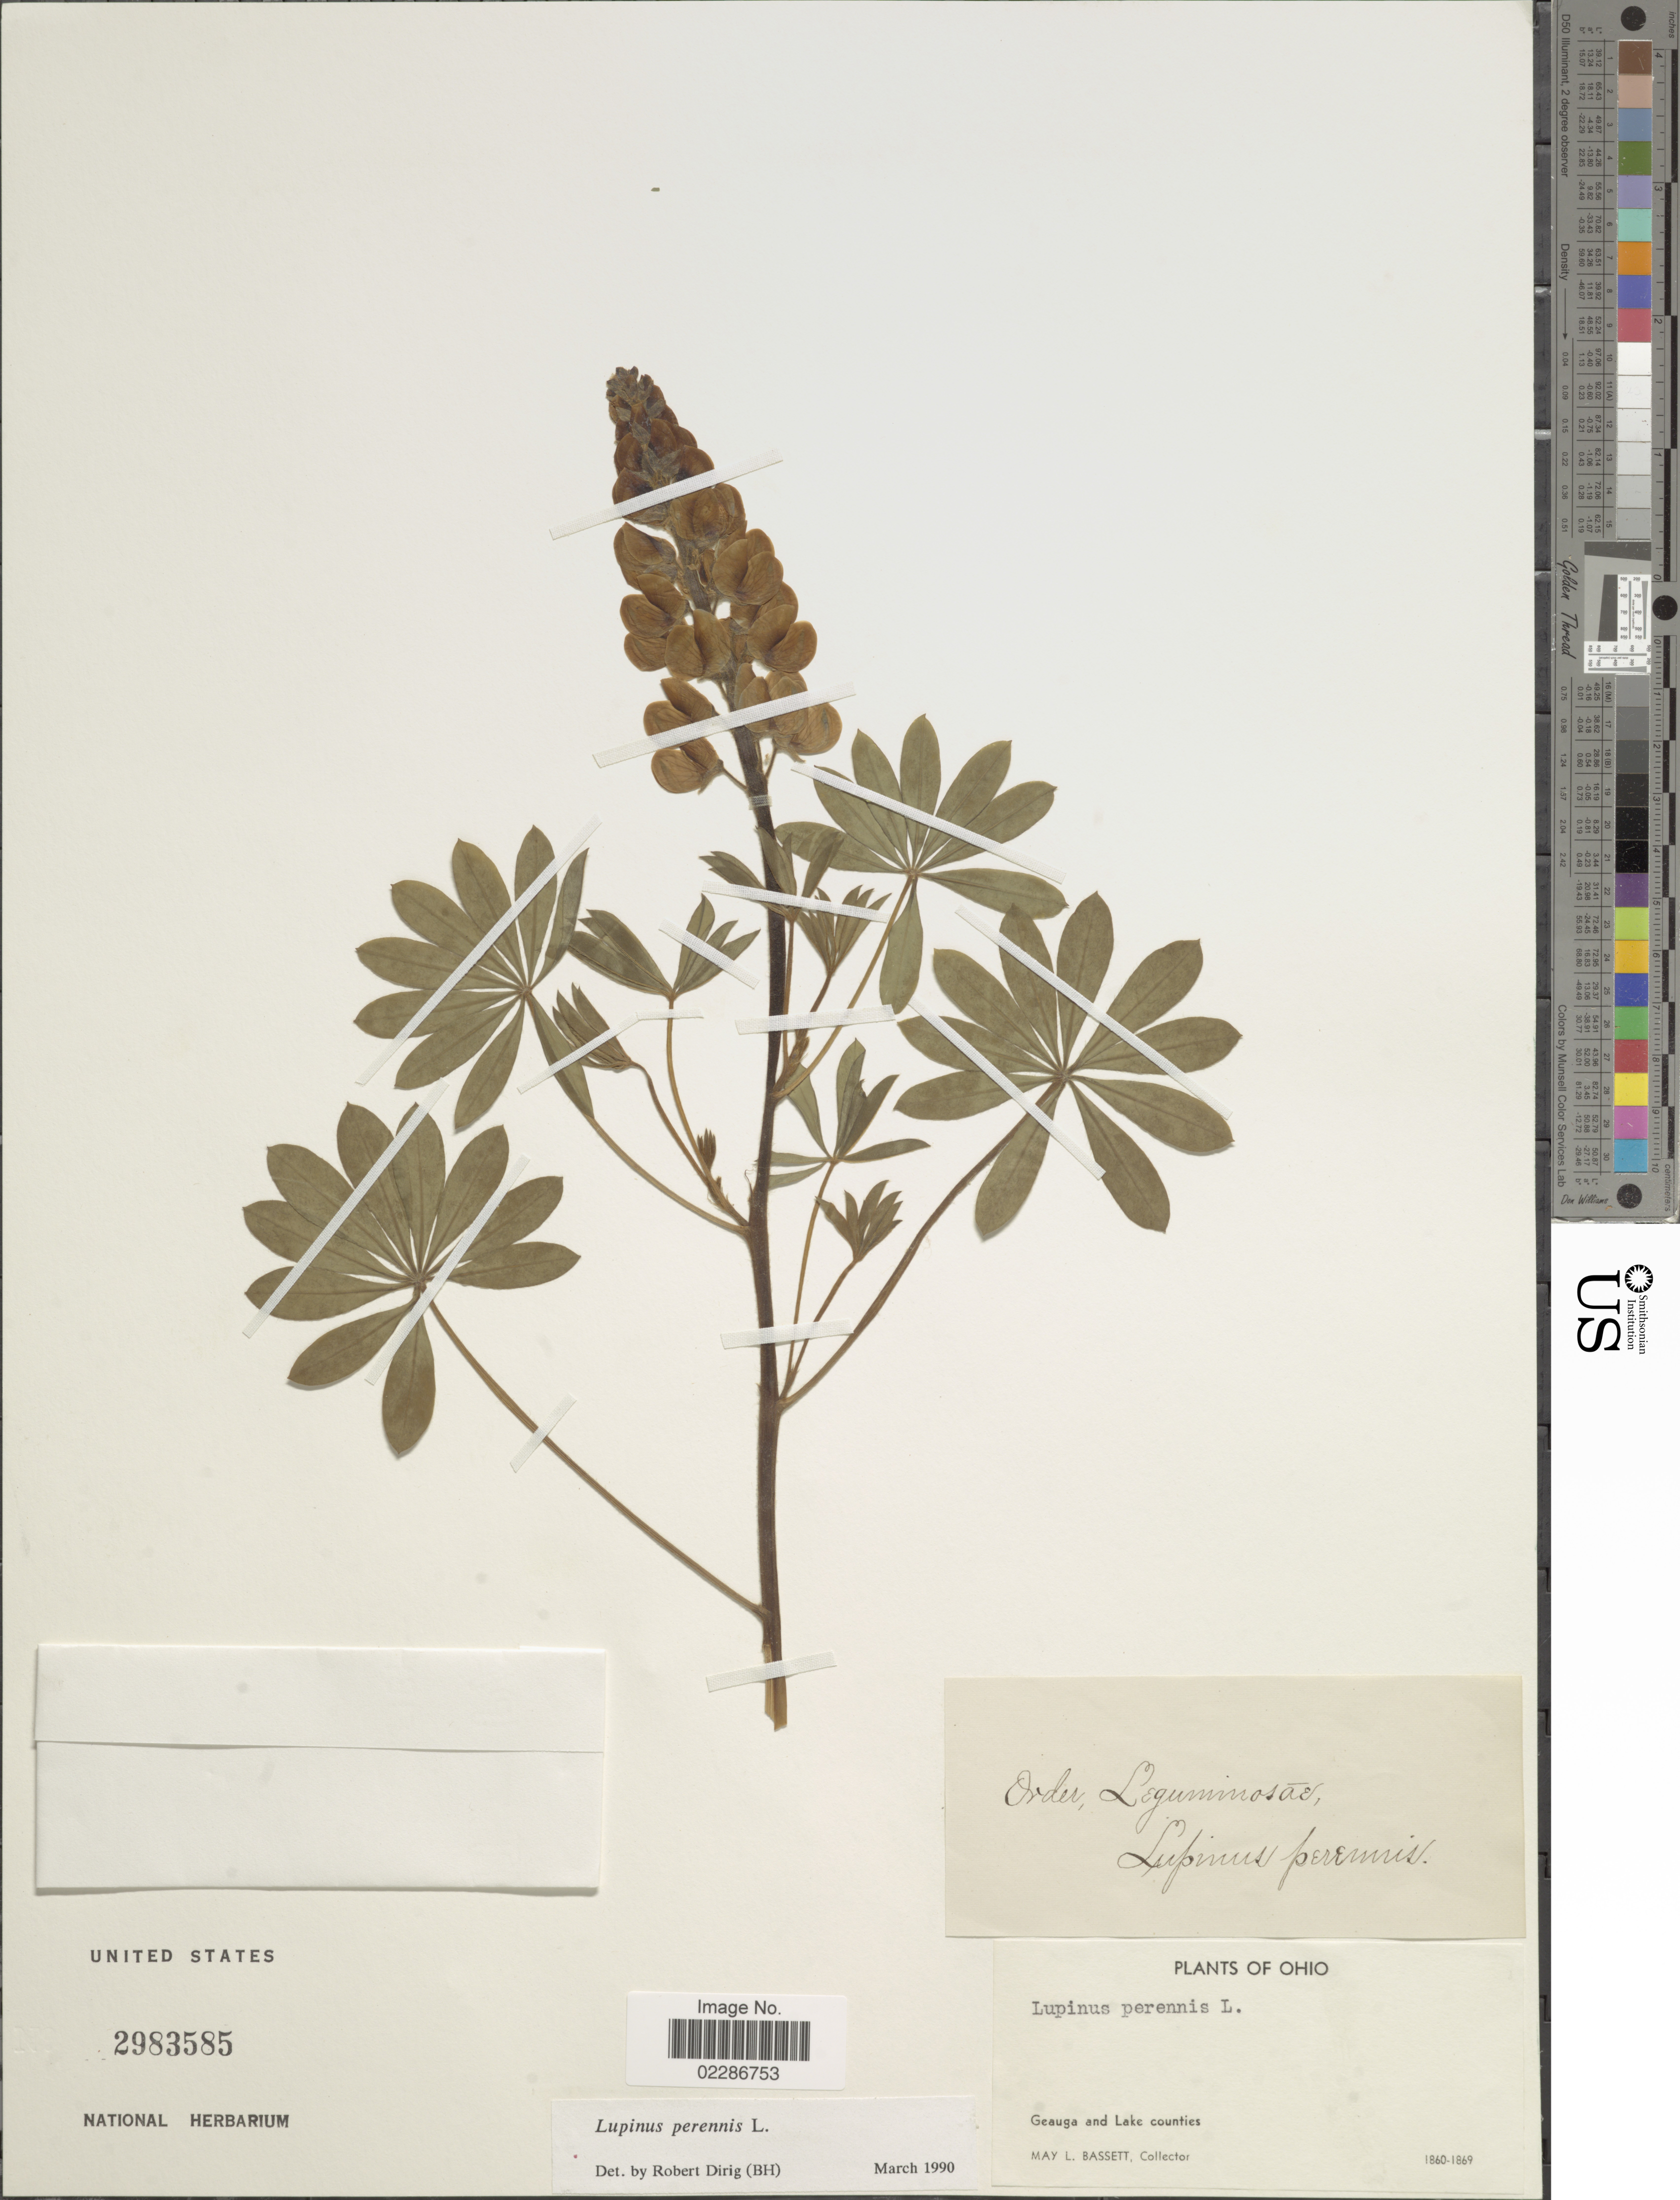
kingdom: Plantae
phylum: Tracheophyta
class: Magnoliopsida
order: Fabales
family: Fabaceae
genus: Lupinus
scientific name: Lupinus perennis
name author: L.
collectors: M. L. Bassett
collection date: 1860/1869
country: United States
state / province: Ohio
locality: Geuga and Lake counties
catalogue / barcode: US 2983585